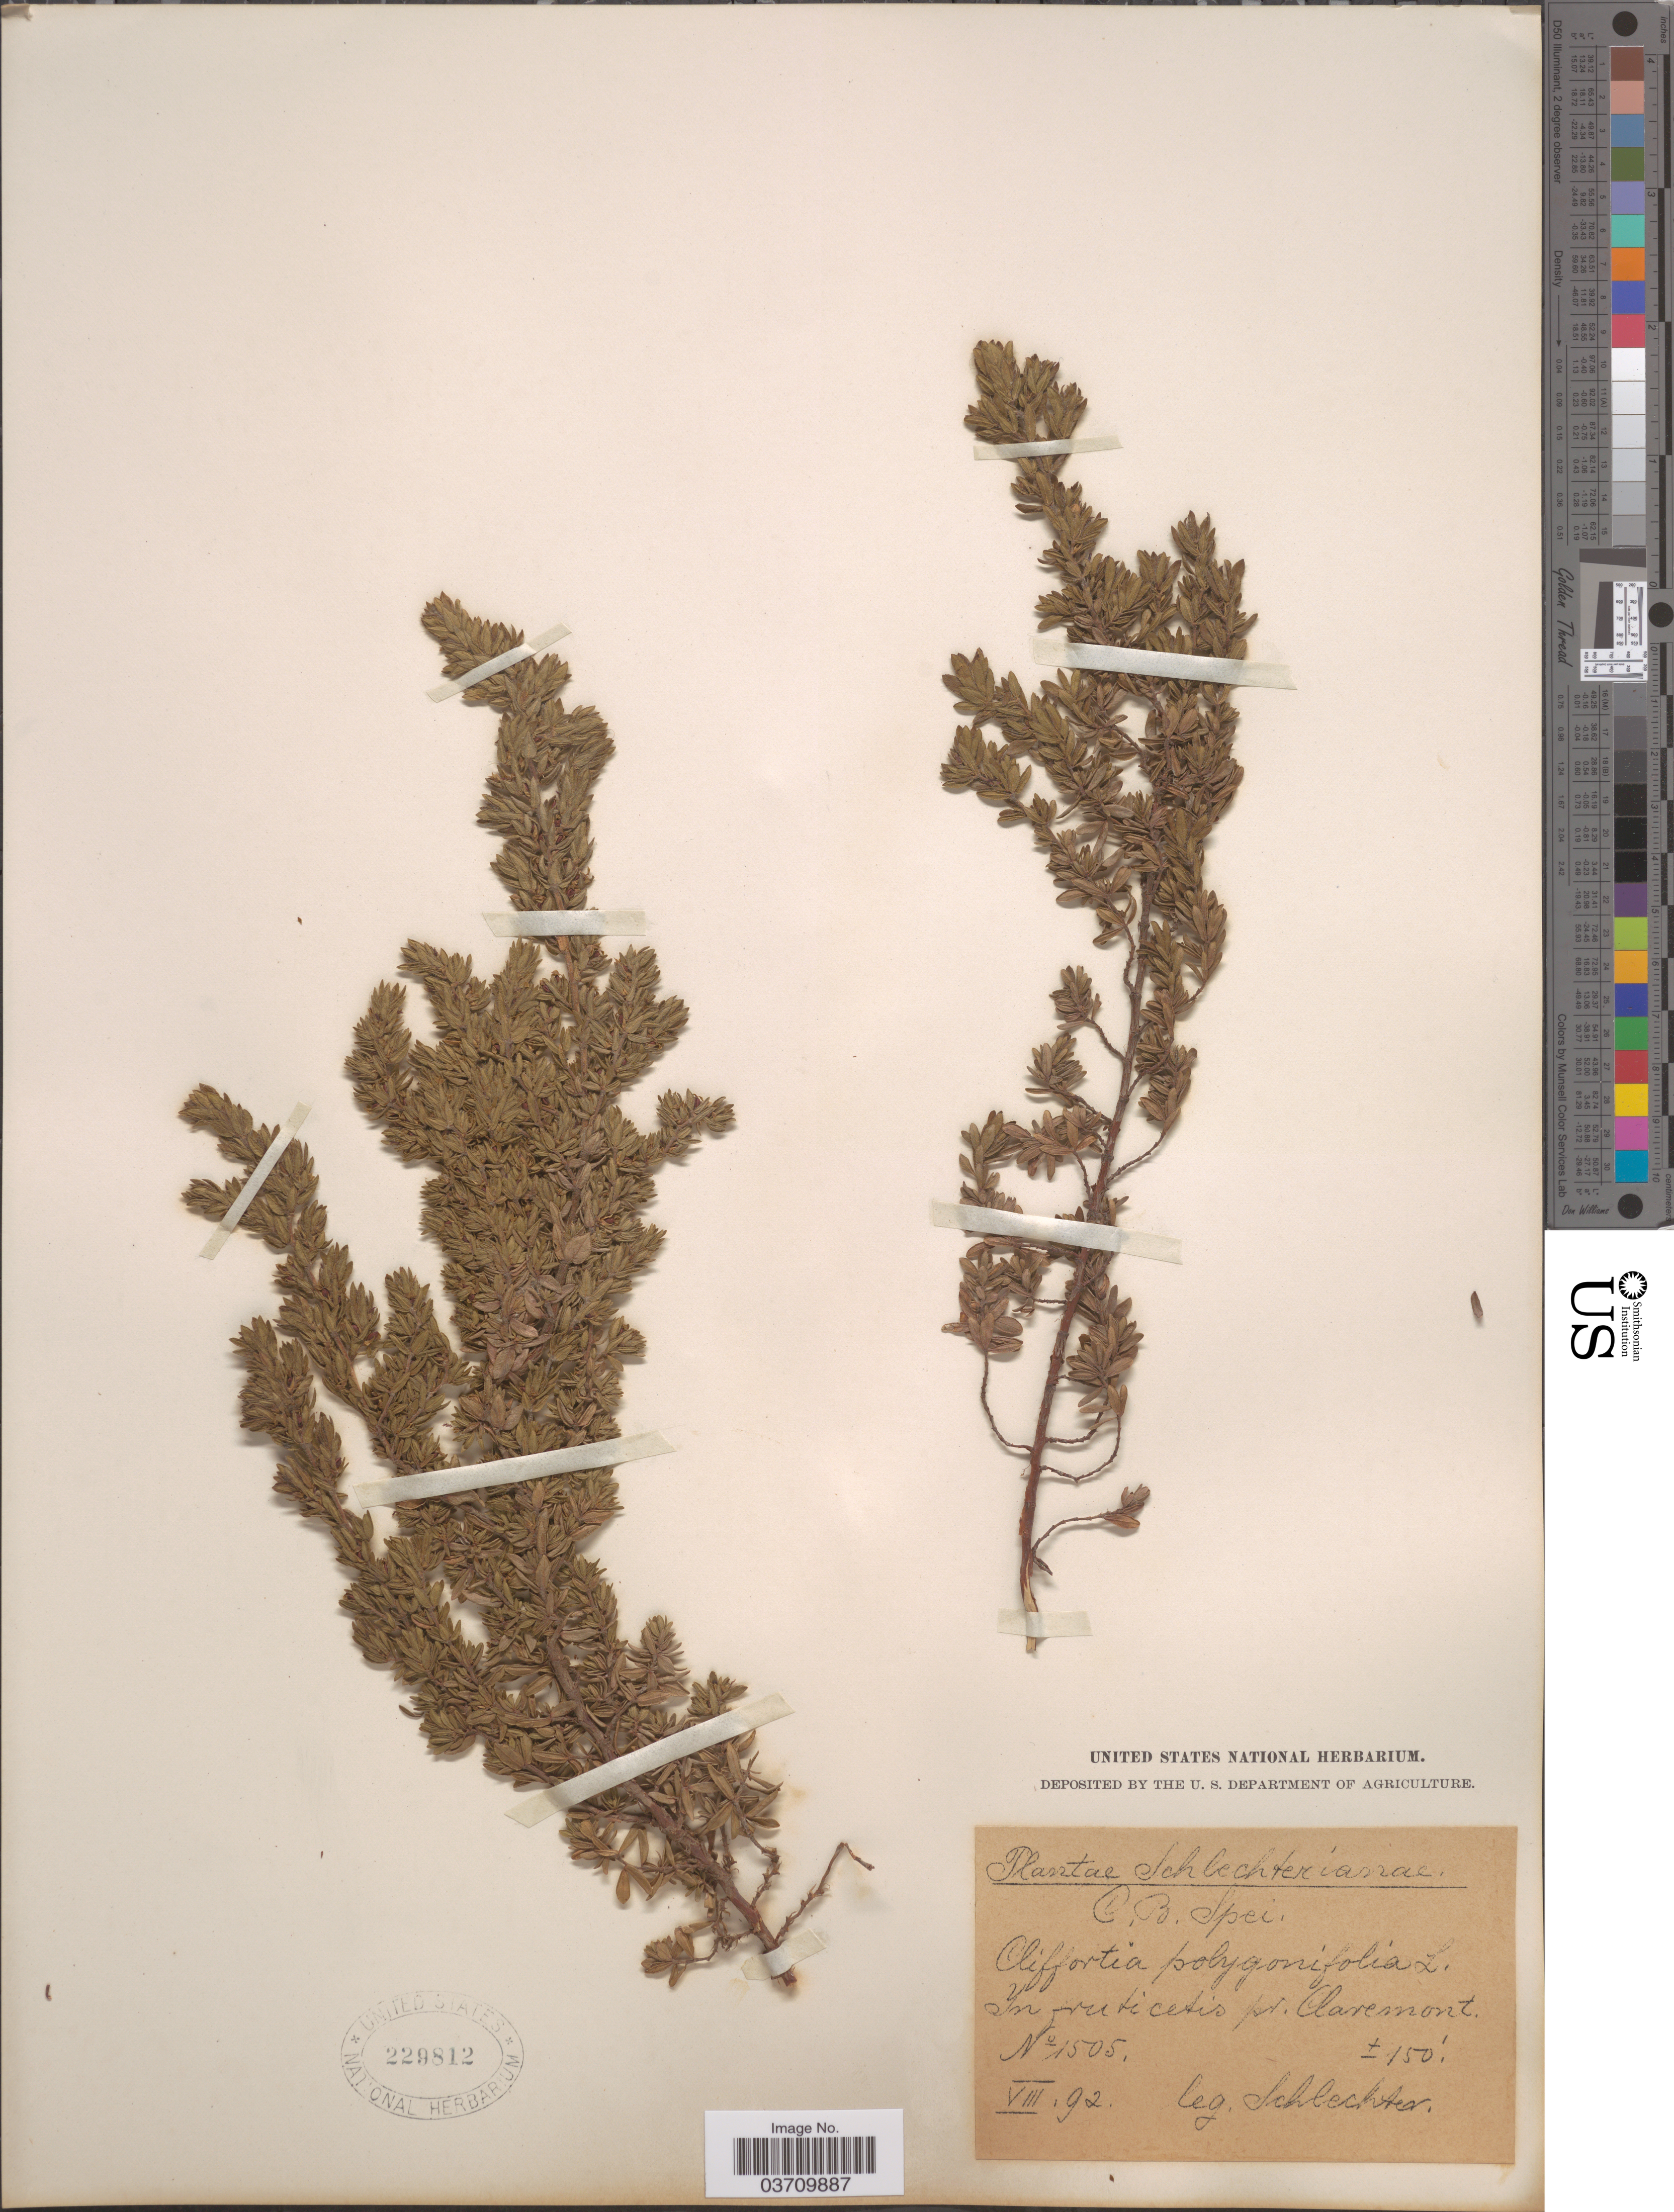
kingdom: Plantae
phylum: Tracheophyta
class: Magnoliopsida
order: Rosales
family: Rosaceae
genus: Cliffortia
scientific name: Cliffortia polygonifolia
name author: L.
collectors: Schlechter, --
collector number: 1505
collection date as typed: Transcribed d/m/y: /8/92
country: South Africa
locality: C. B. Spei. In fruticetis pr. Claremont.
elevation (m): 46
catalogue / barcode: US 229812